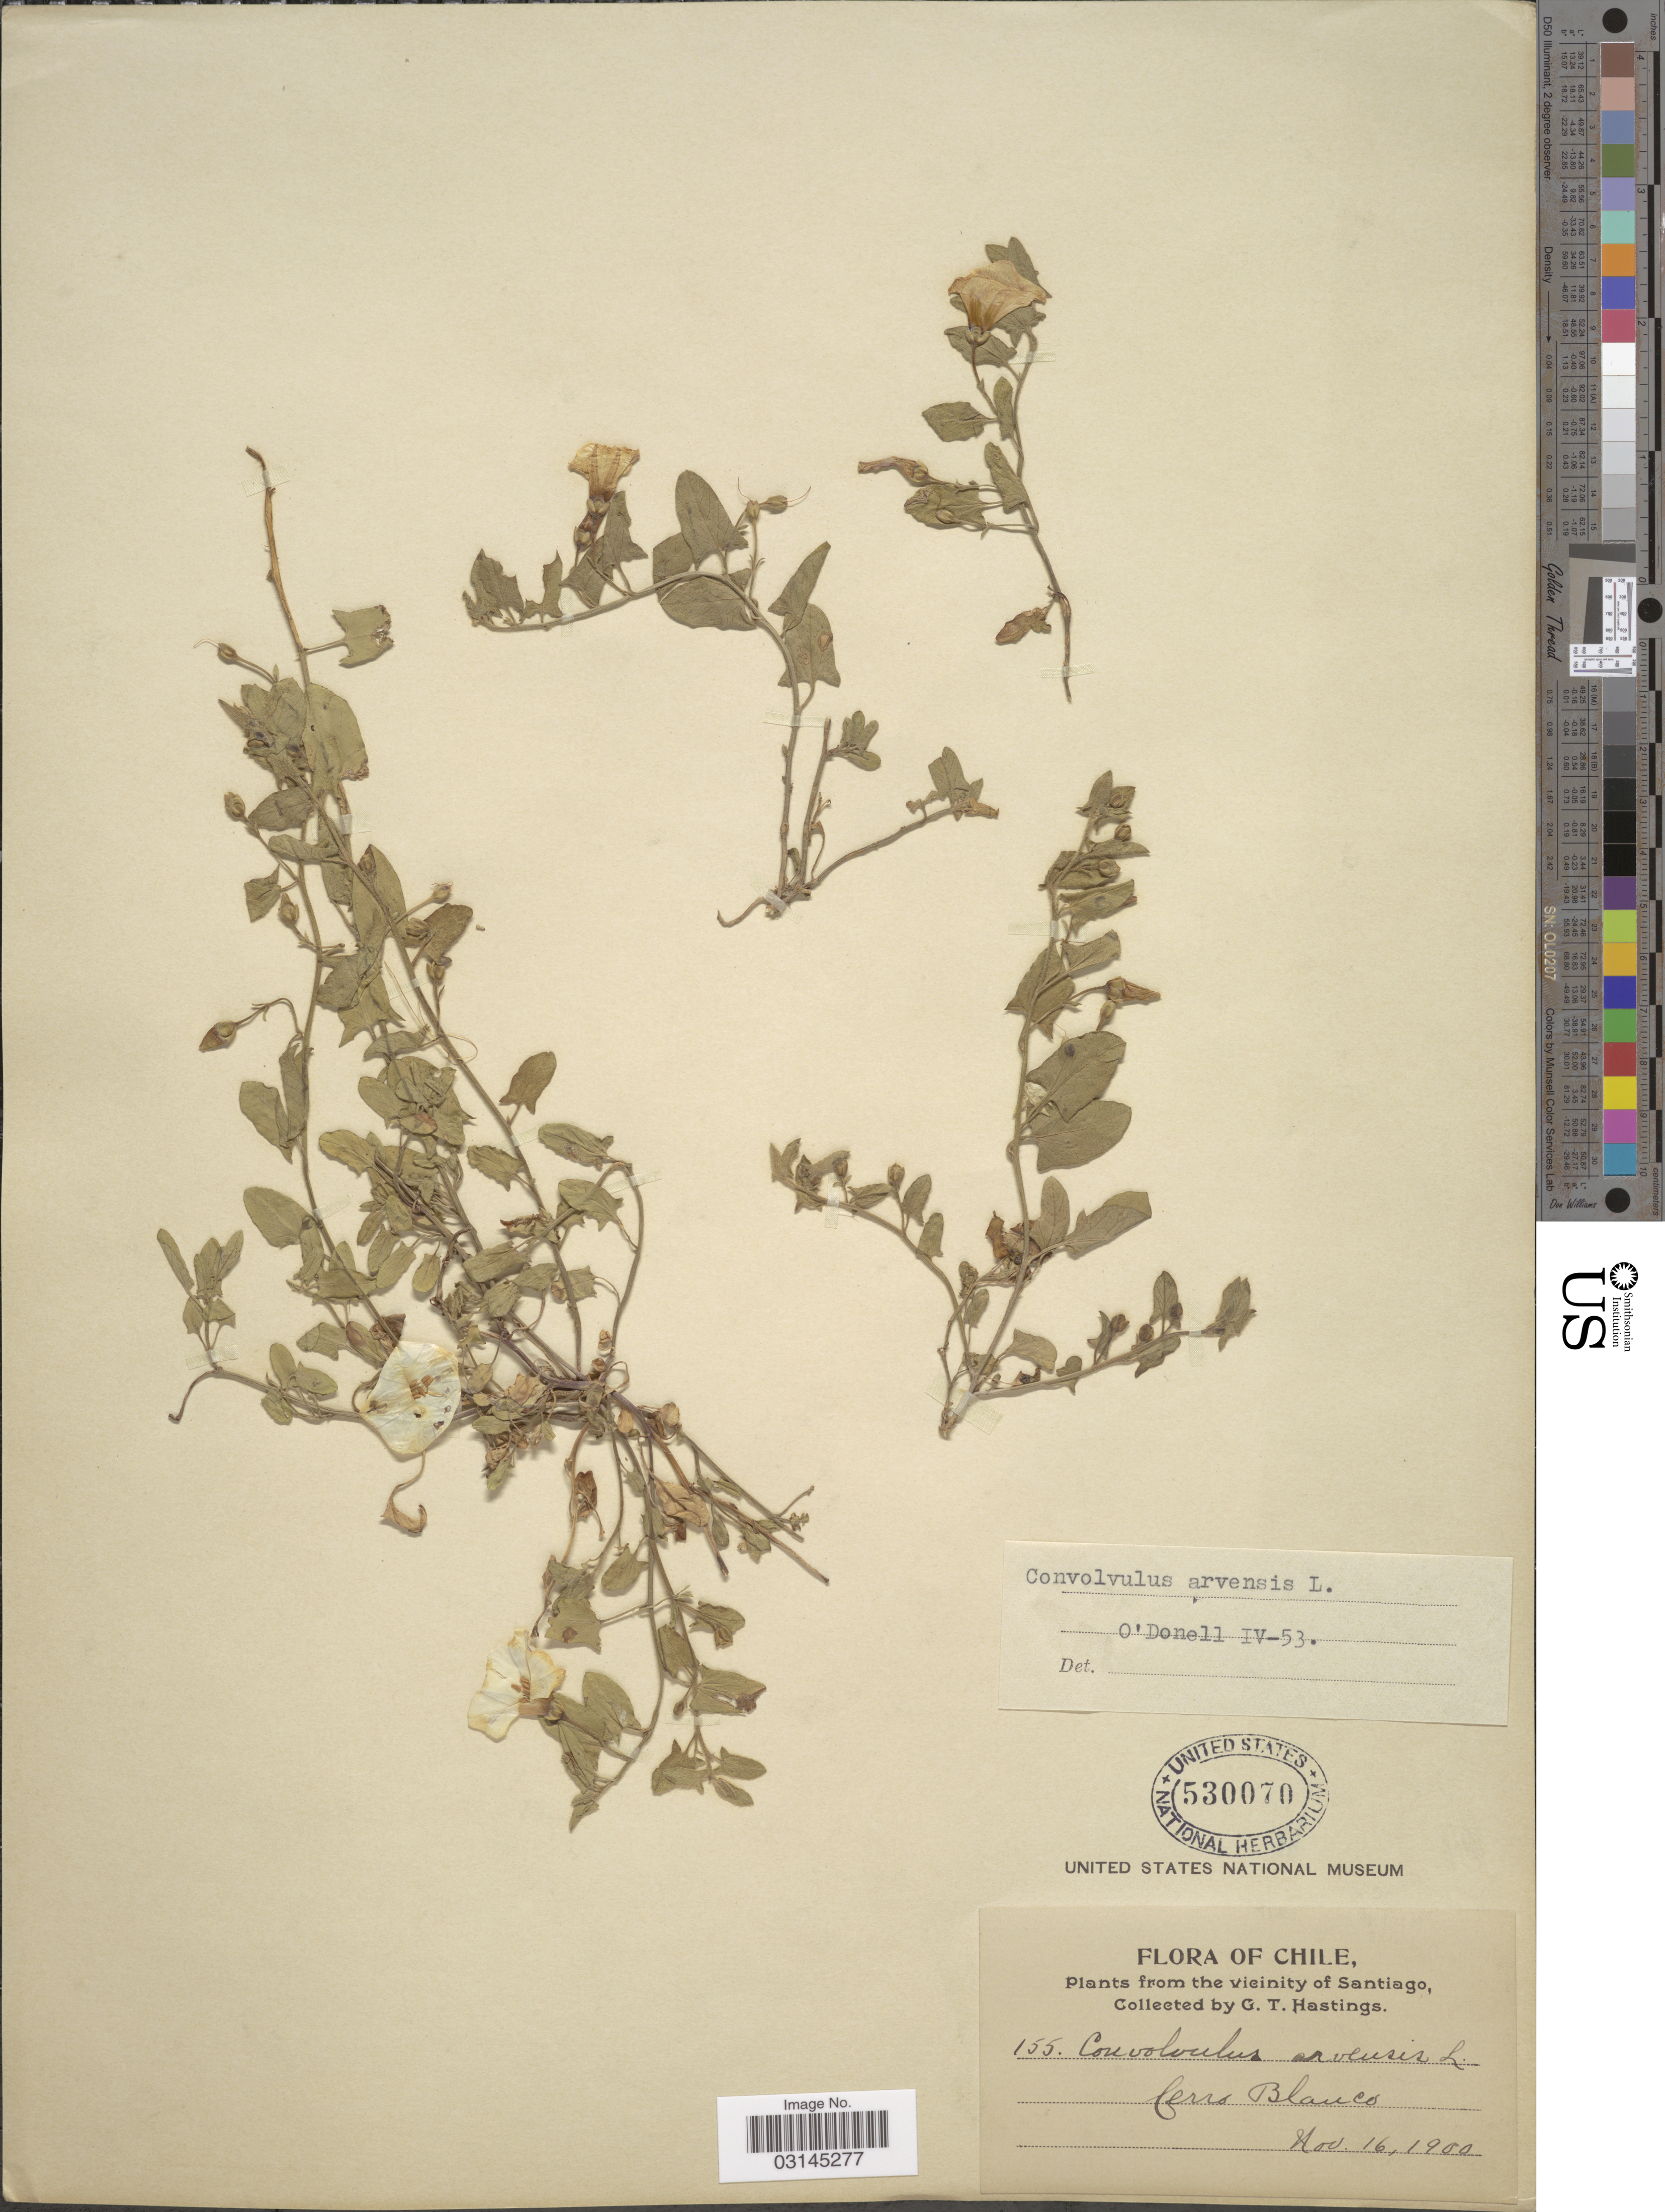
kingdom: Plantae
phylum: Tracheophyta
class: Magnoliopsida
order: Solanales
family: Convolvulaceae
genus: Convolvulus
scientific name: Convolvulus arvensis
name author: L.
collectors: G. Hastings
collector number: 155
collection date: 1950-11-16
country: Chile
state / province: Región Metropolitana (RM)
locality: The vicinity of Santiago.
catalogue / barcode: US 530070